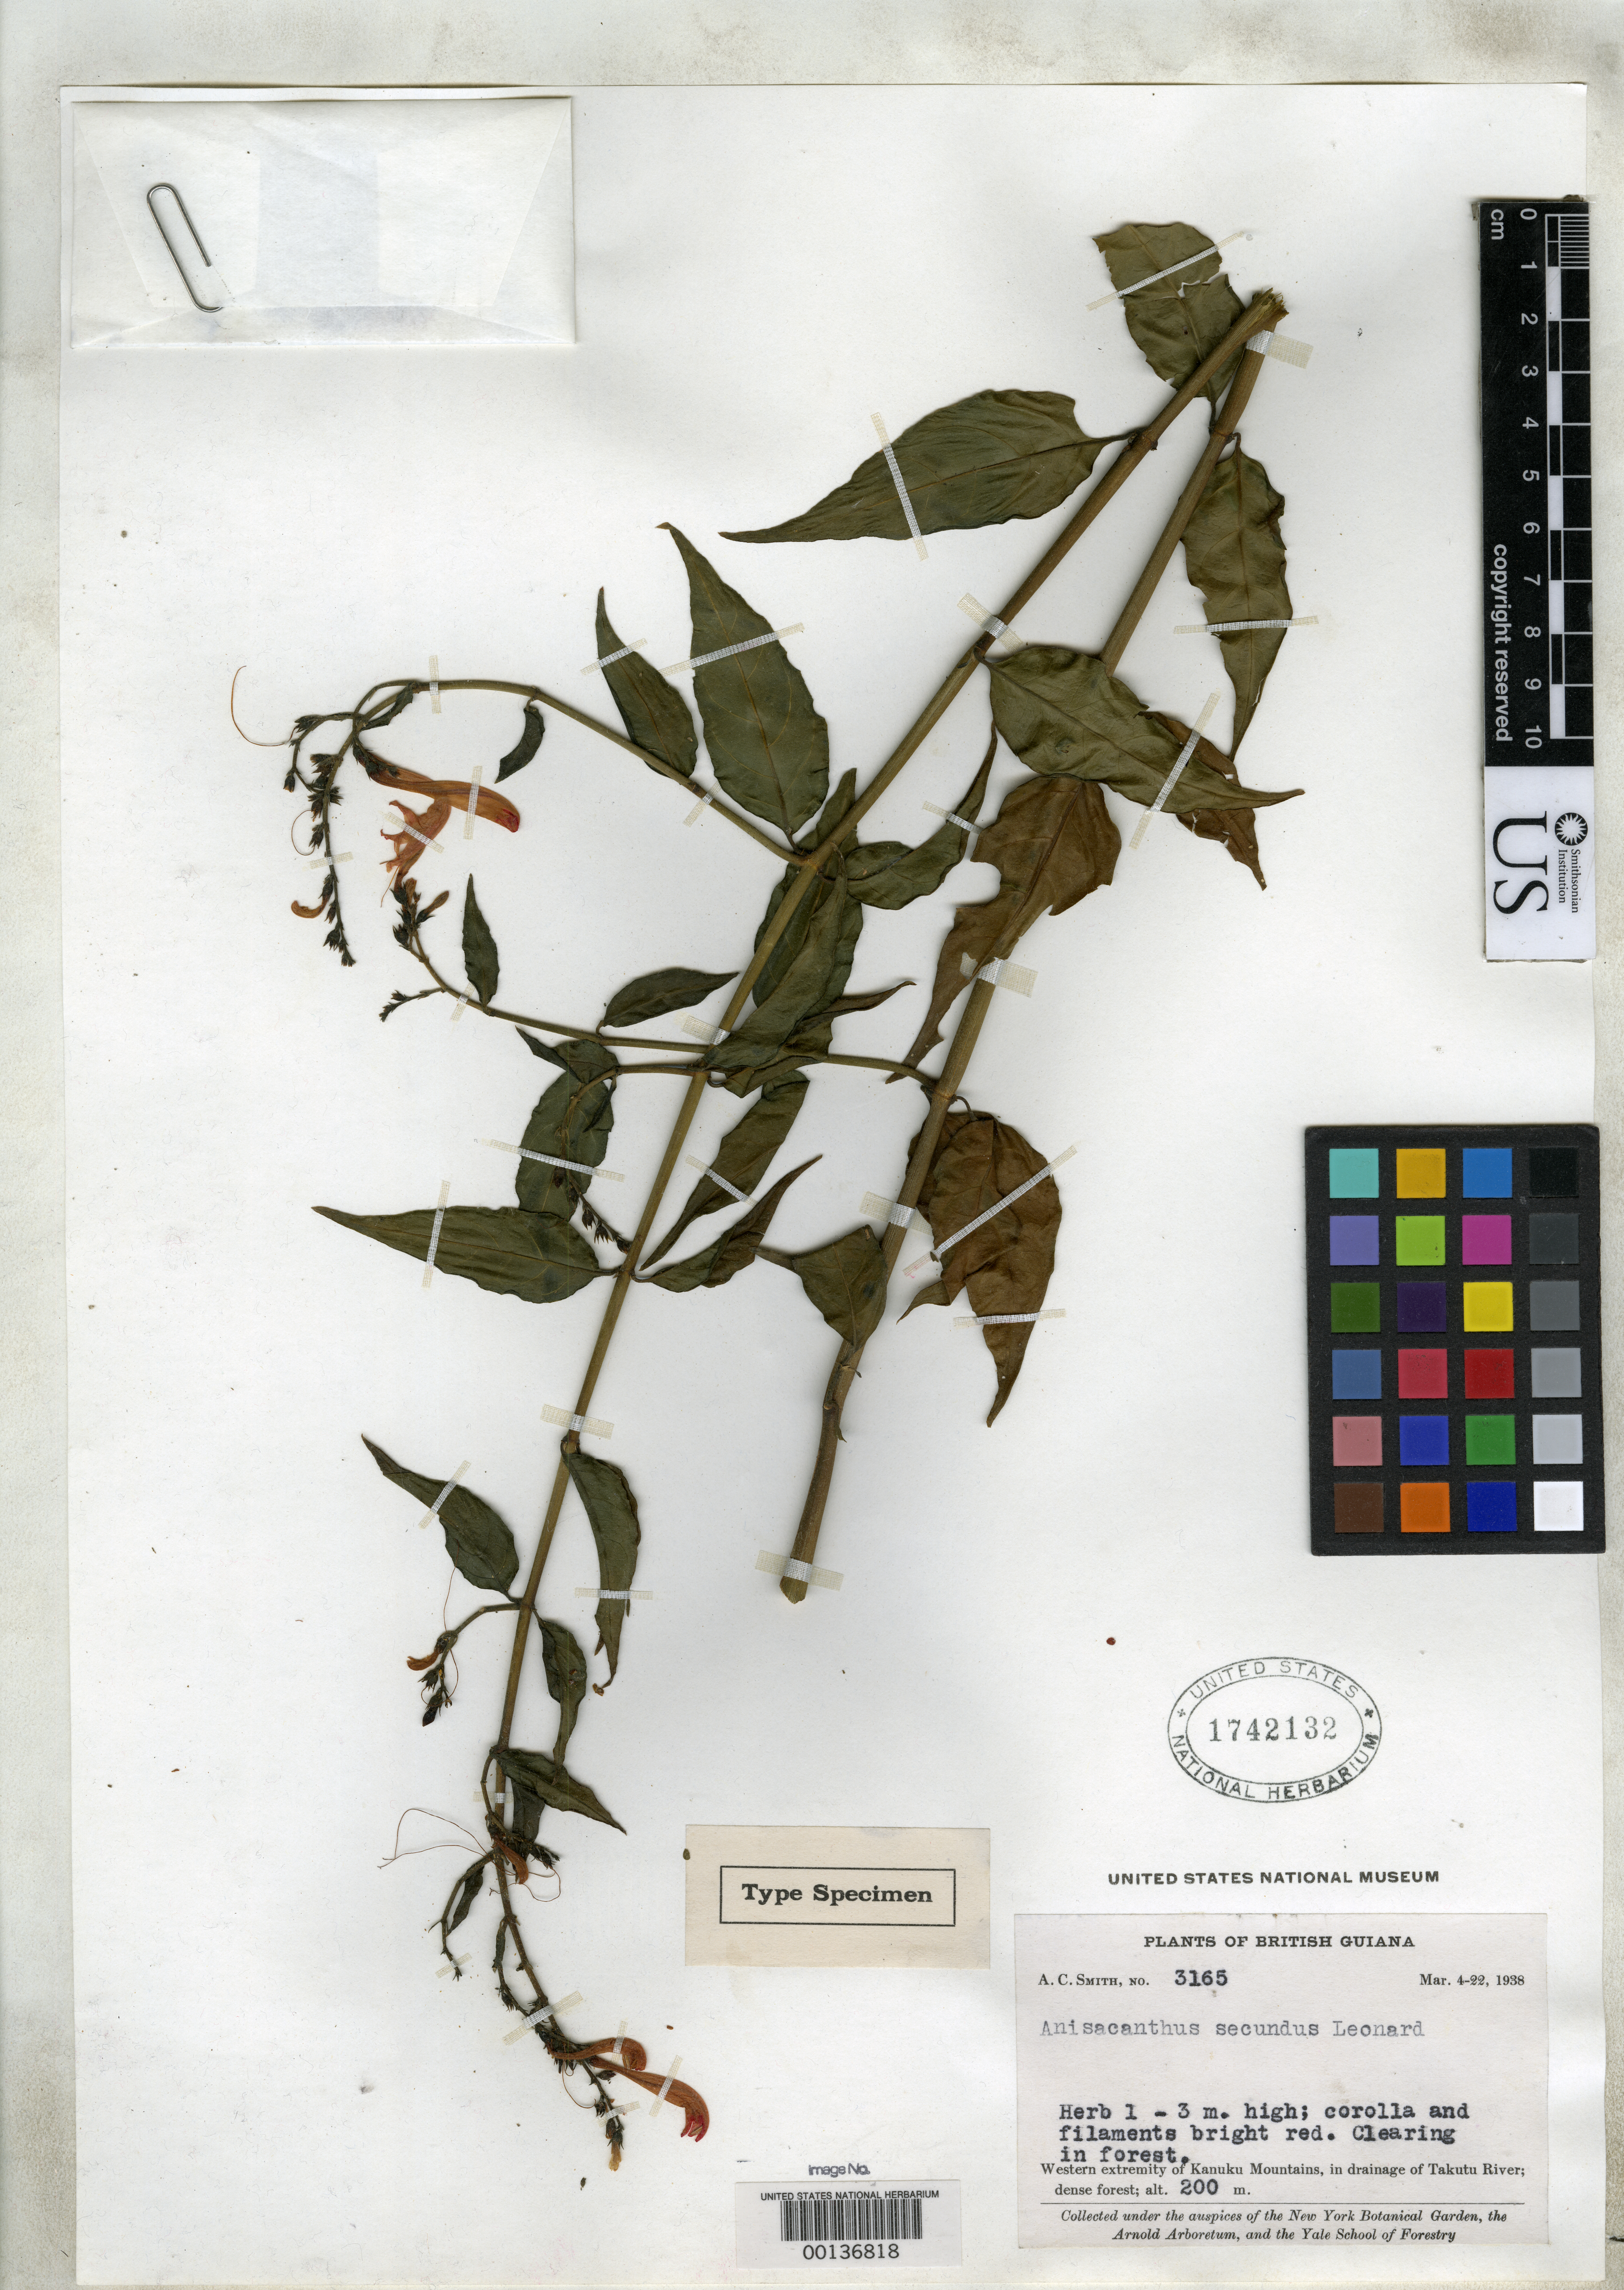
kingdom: Plantae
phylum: Tracheophyta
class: Magnoliopsida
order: Lamiales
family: Acanthaceae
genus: Anisacanthus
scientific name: Anisacanthus secundus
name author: Leonard in A.C. Sm.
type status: Holotype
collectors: A. C. Smith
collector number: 3165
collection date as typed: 04 Mar 1938 to 22 Mar 1938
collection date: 1938-03-04/1938-03-22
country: Guyana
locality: Kanuku Mountains, drainage of Takutu River.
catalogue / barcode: US 1742132